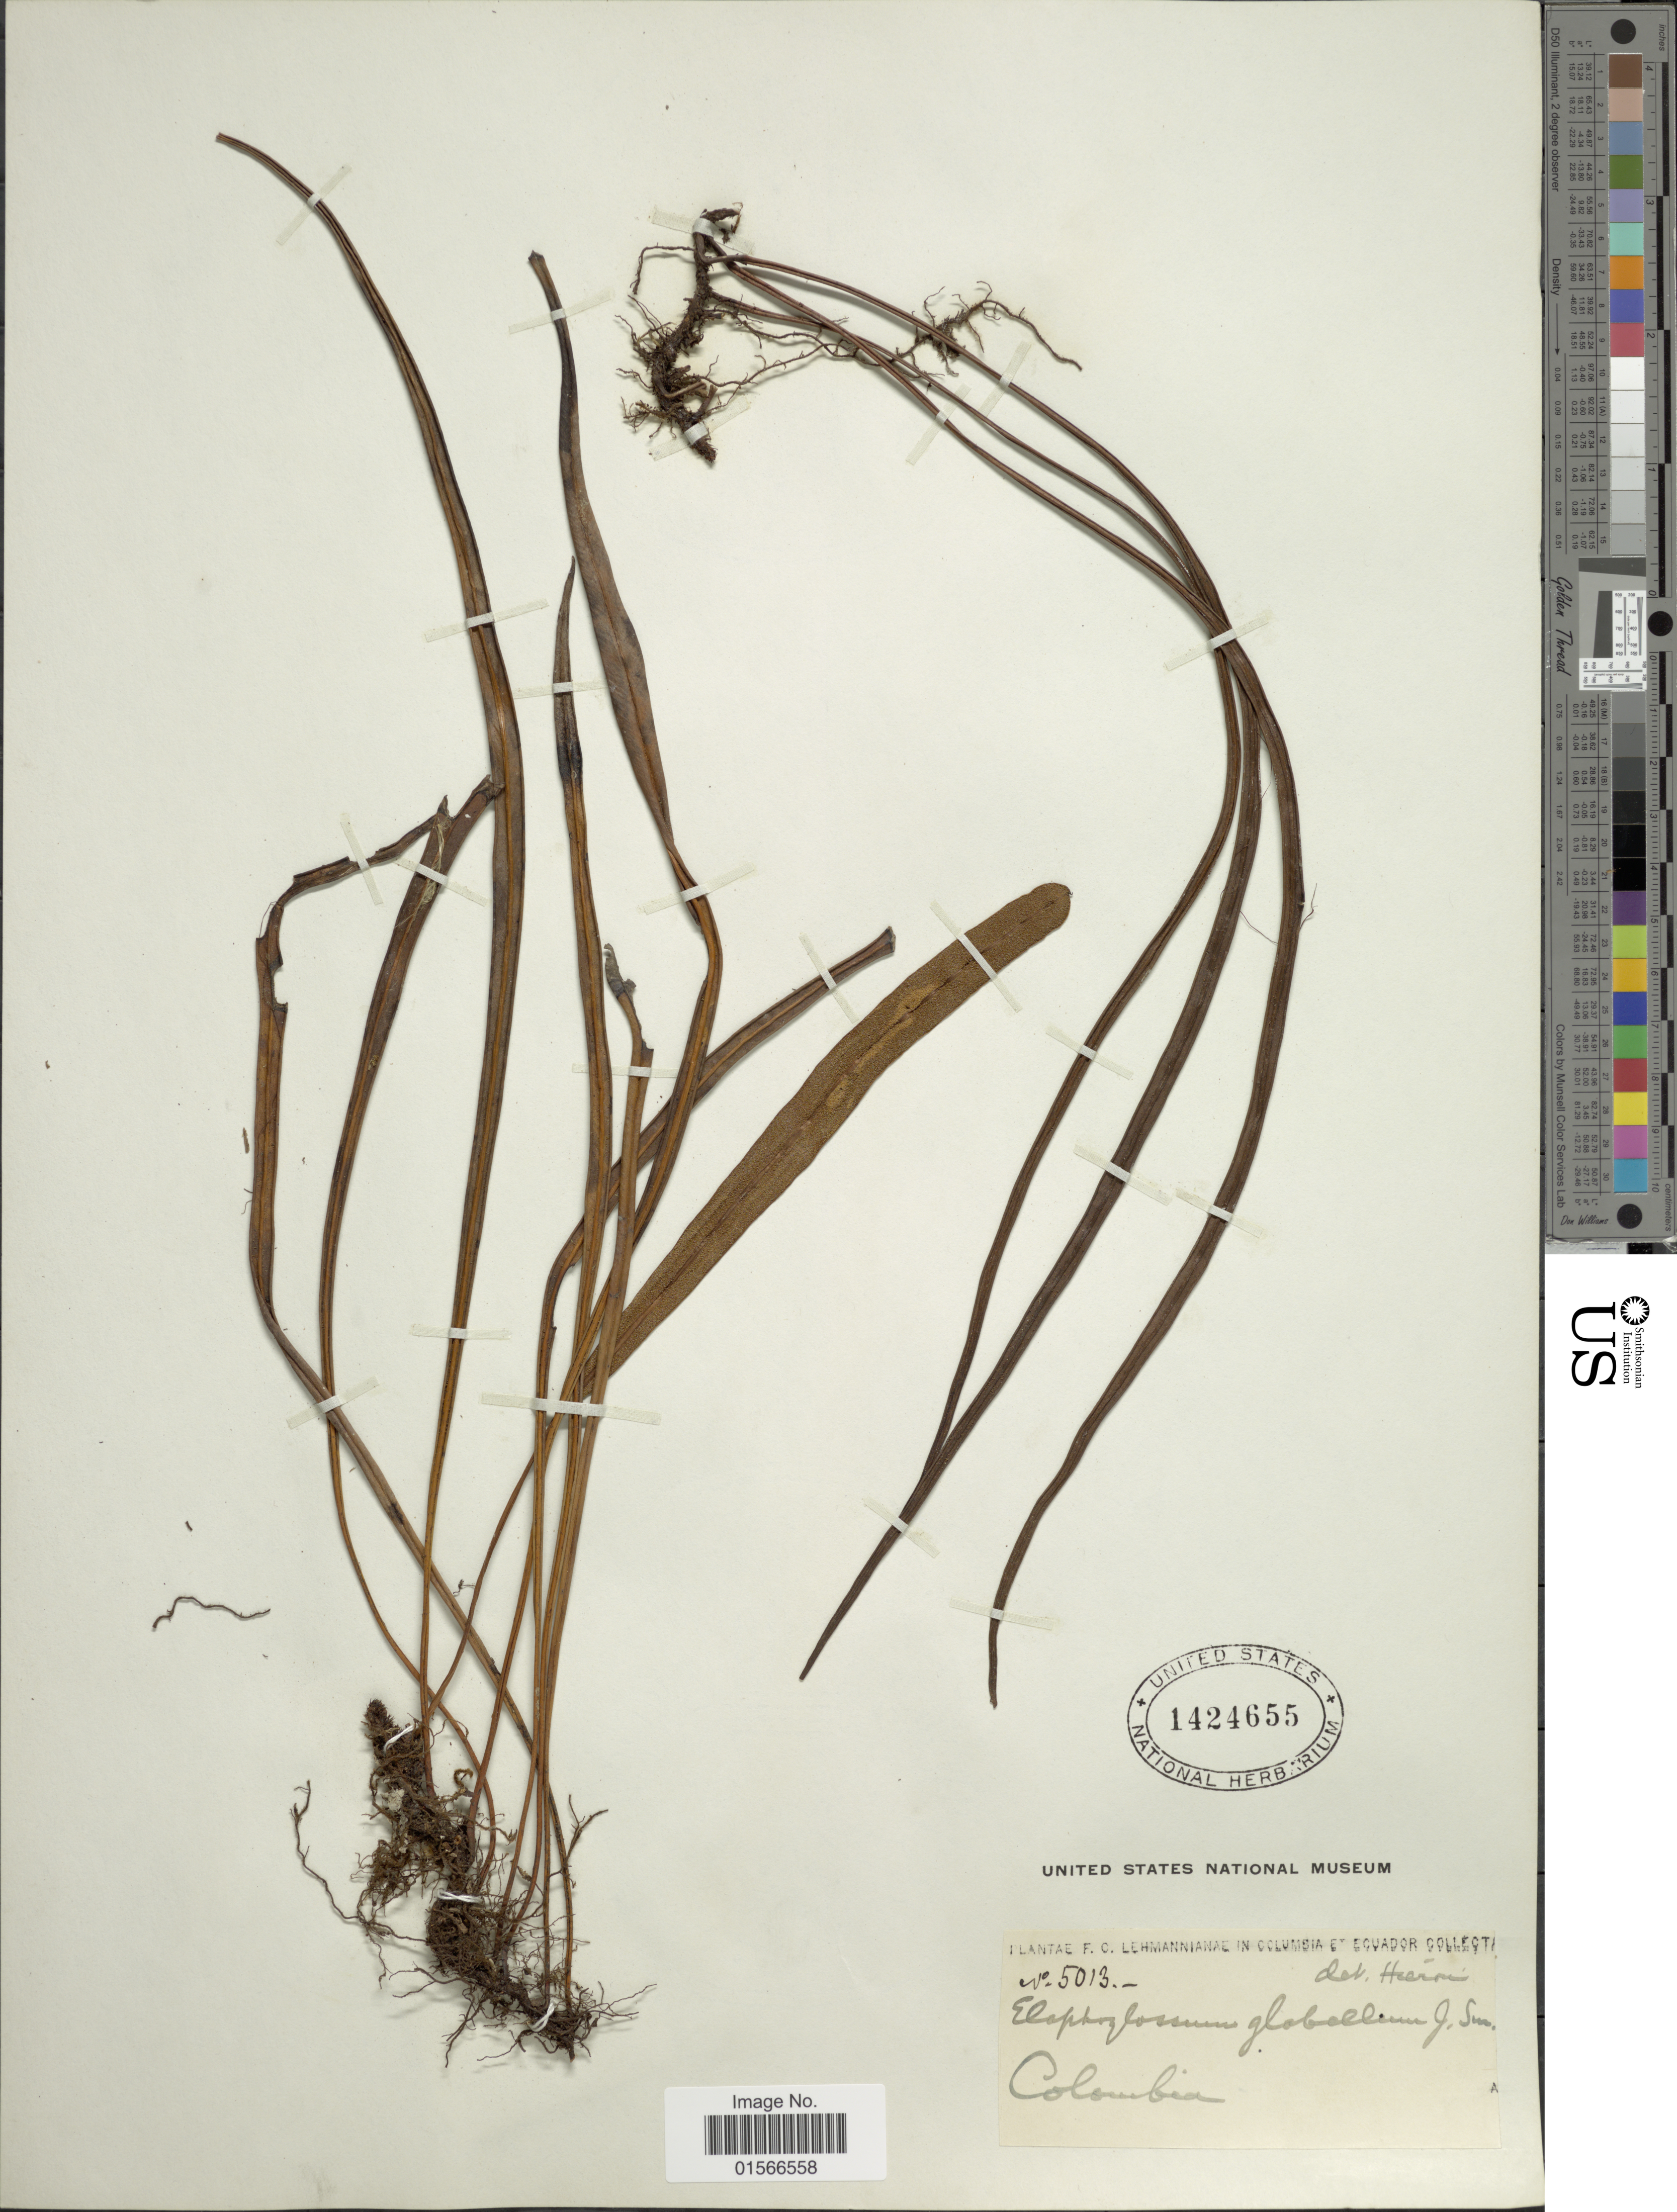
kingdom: Plantae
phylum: Tracheophyta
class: Polypodiopsida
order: Polypodiales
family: Dryopteridaceae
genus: Elaphoglossum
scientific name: Elaphoglossum glabellum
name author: J. Sm.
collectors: F. C. Lehmann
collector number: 5013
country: Colombia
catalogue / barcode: US 1424655